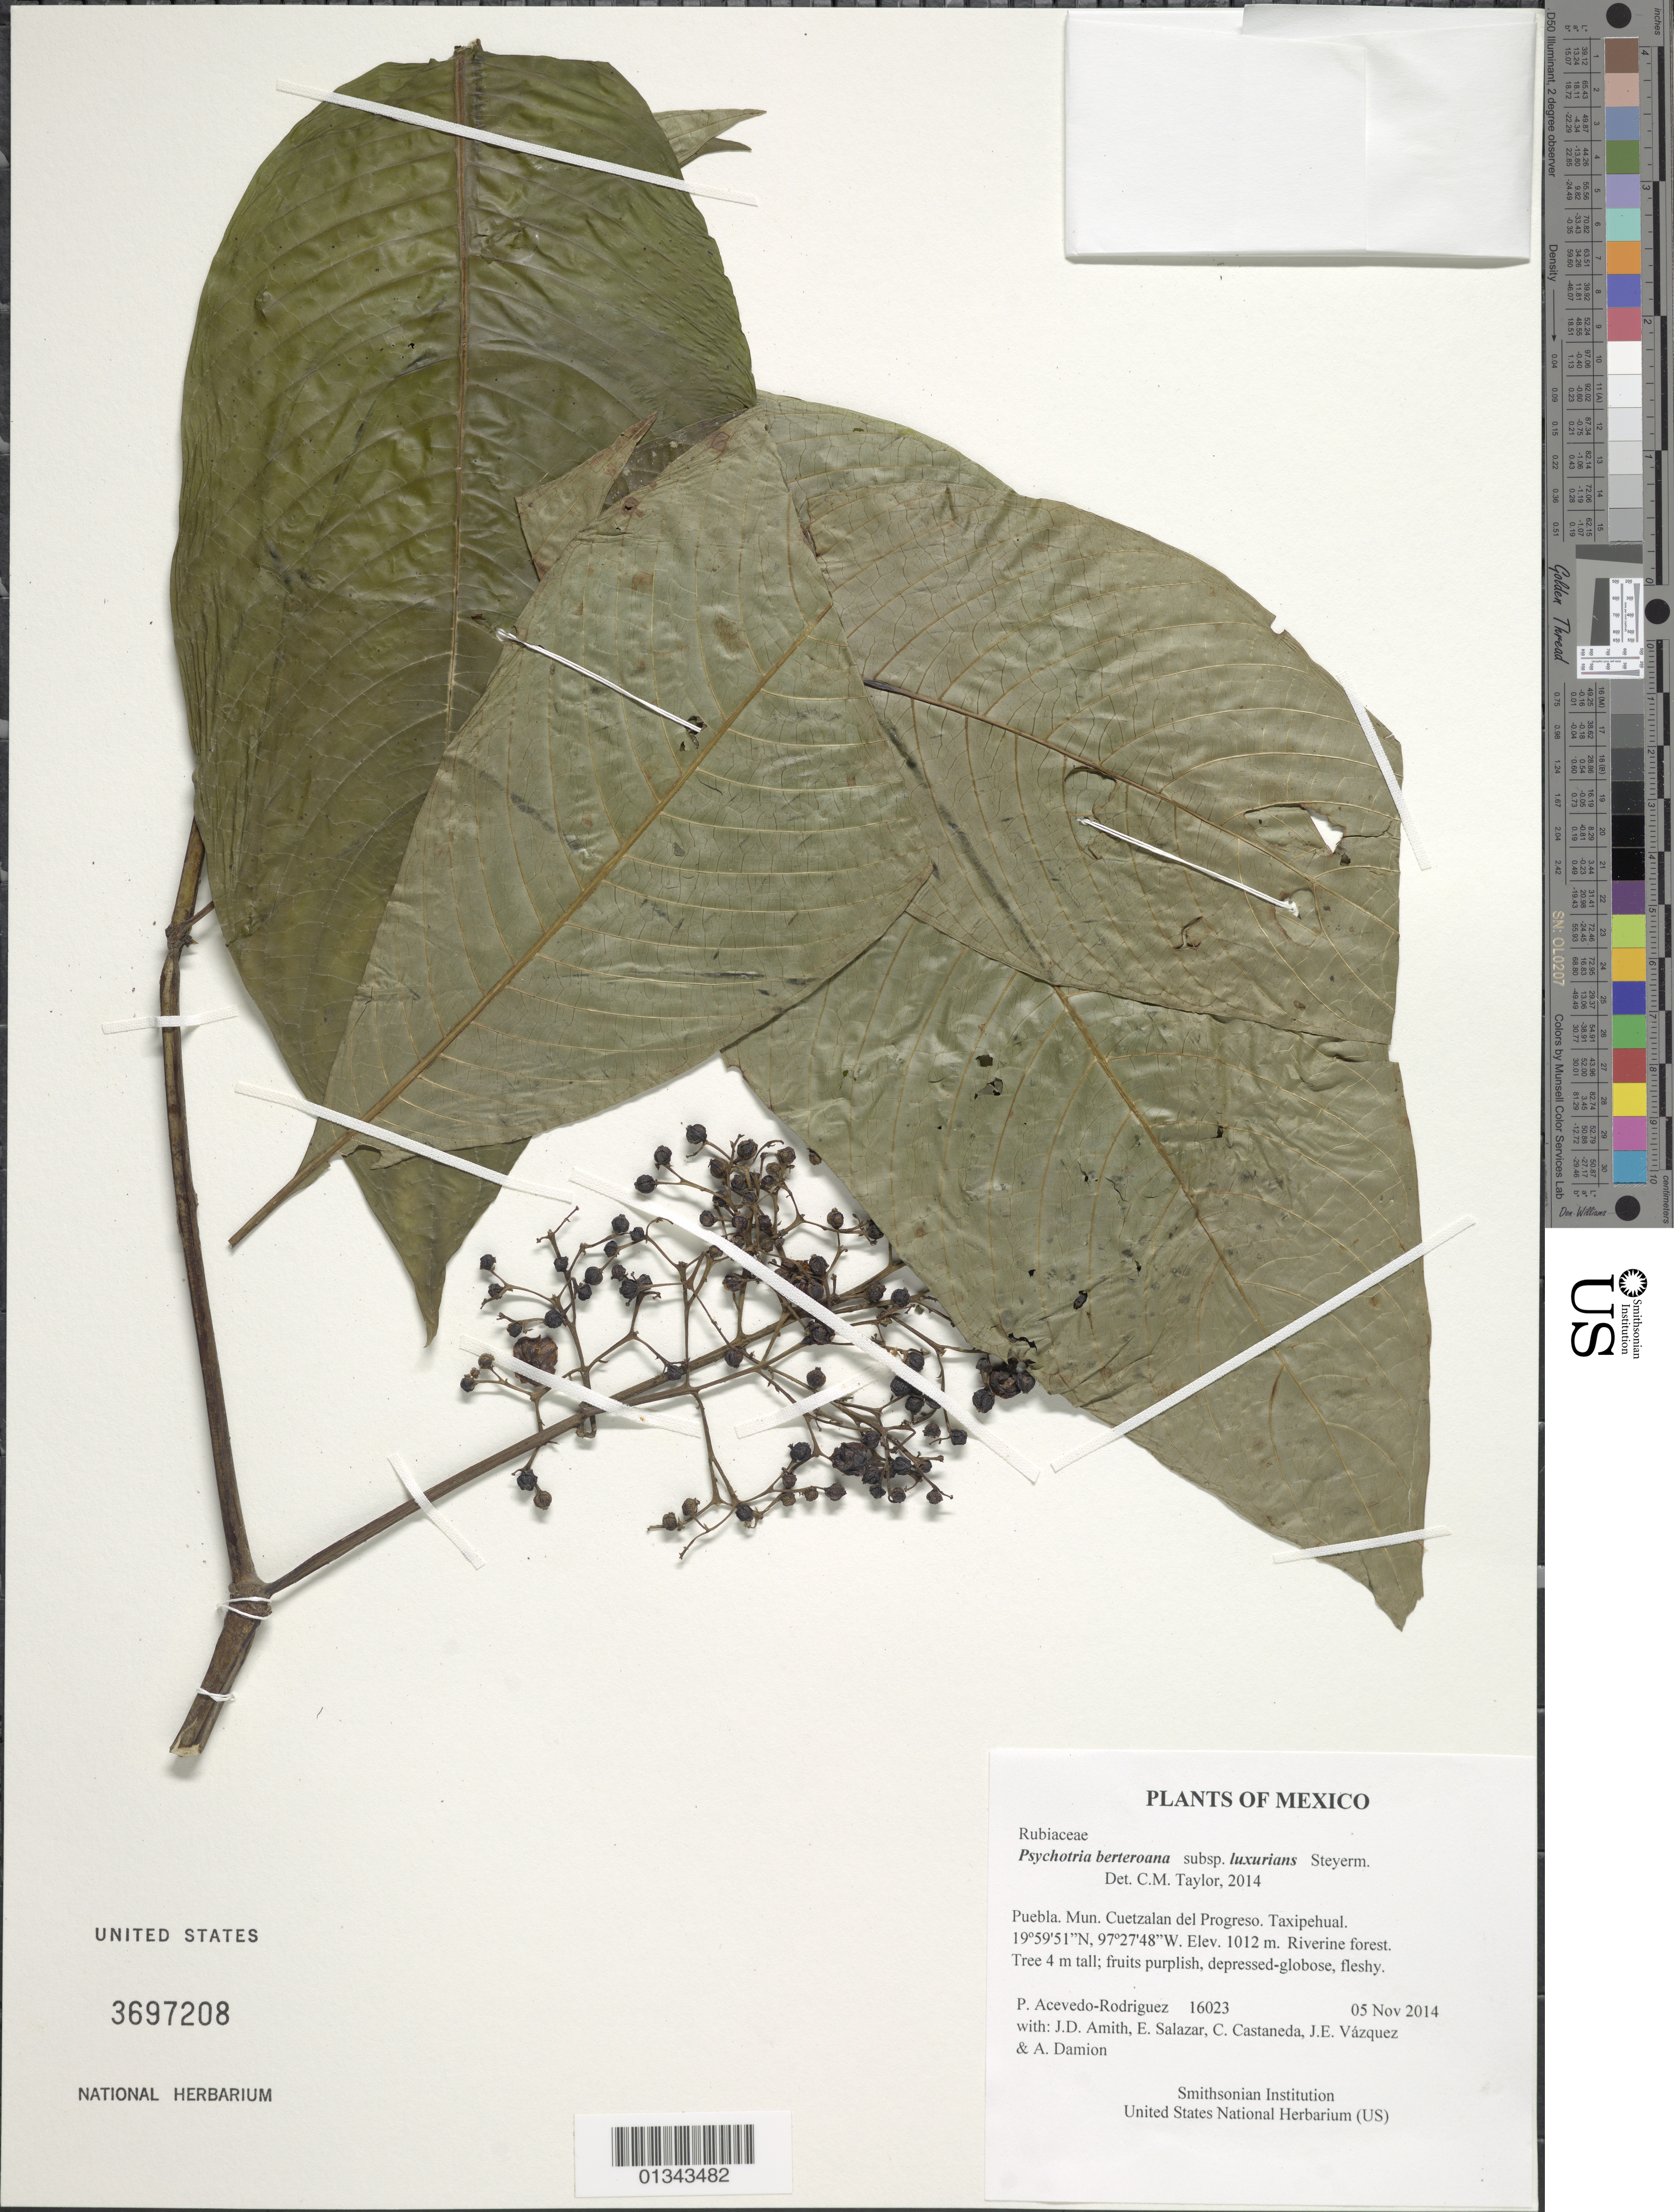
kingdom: Plantae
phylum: Tracheophyta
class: Magnoliopsida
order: Gentianales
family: Rubiaceae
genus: Psychotria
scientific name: Psychotria berteroana subsp. luxurians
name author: (Rusby) Steyerm.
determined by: Taylor, Constance E. S.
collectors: P. Acevedo-Rodr., J. D. Amith, E. Salazar, C. Castaneda, J. E. Vázquez & A. Damion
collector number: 16023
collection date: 2014-11-05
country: Mexico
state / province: Puebla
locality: Mun. Cuetzalan del Progreso. Taxipehual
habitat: Riverine forest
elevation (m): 1012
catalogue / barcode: US 3697208